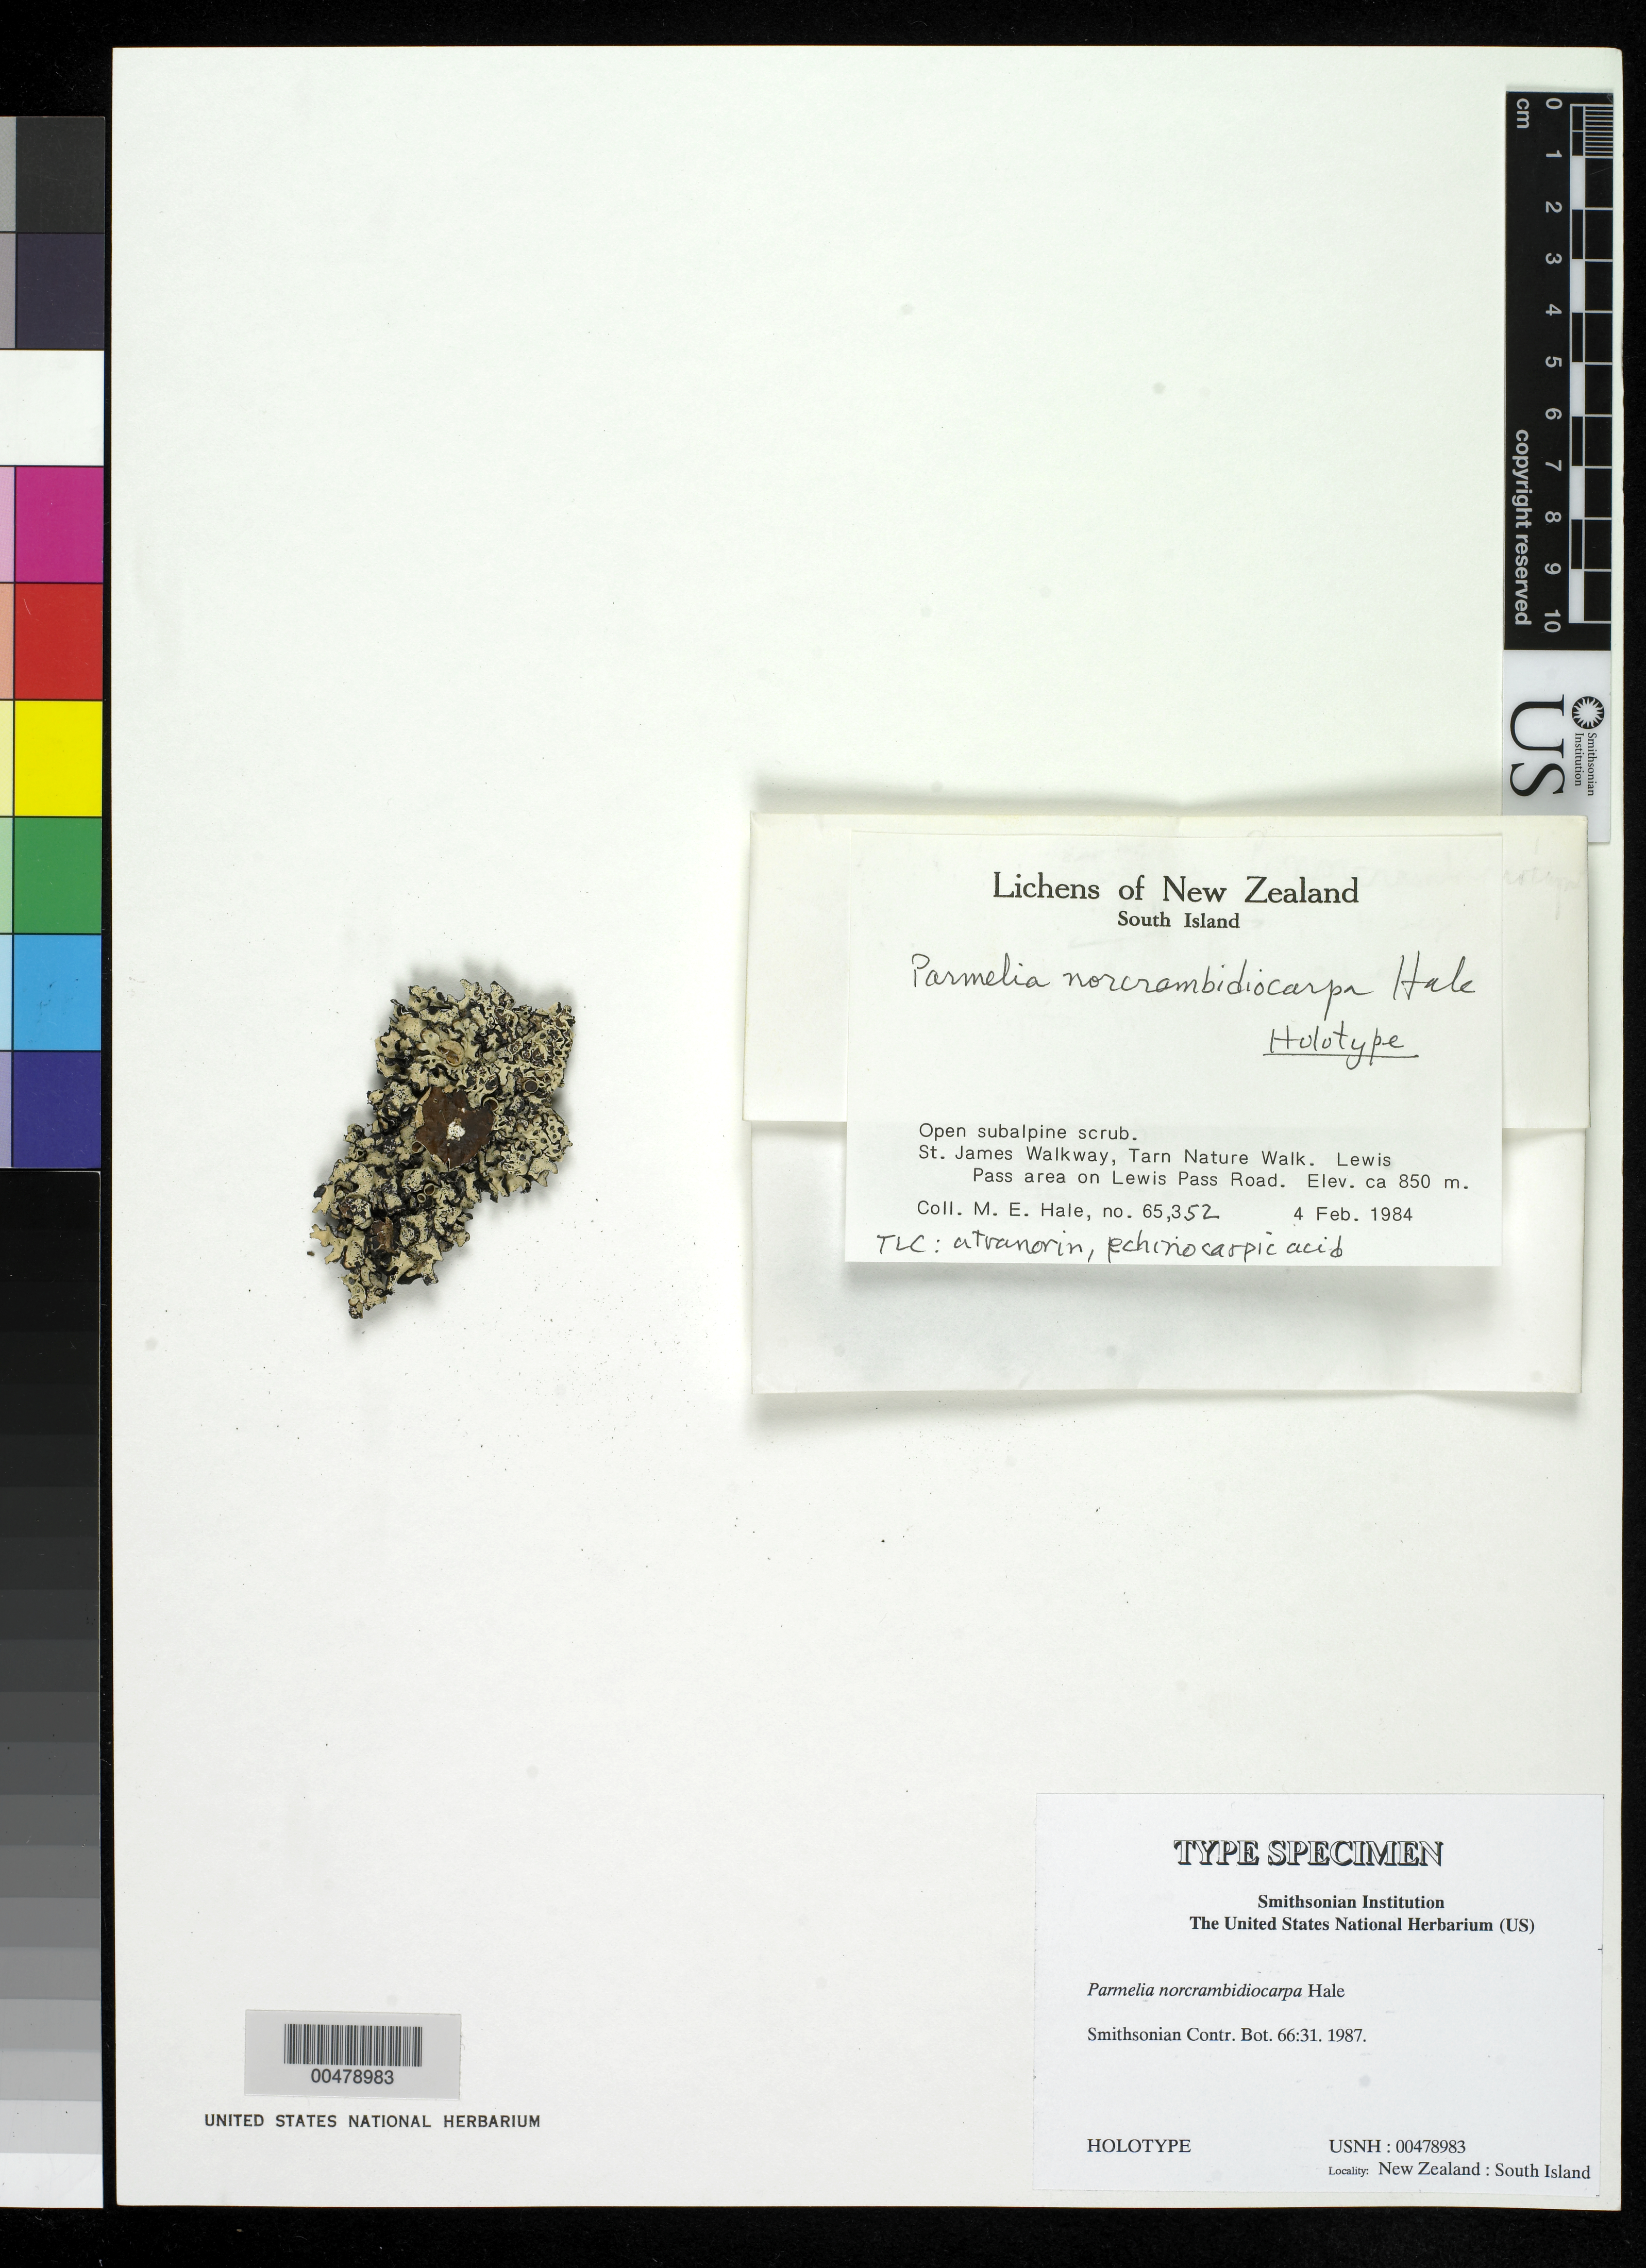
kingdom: Fungi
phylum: Ascomycota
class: Lecanoromycetes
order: Lecanorales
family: Parmeliaceae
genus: Parmelia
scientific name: Parmelia norcrambidiocarpa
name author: Hale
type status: Holotype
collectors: M. Hale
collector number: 65352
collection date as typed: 04 Feb 1984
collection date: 1984-02-04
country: New Zealand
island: South Island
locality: St. James Walkway, Tarn Nature Walk, Lewis Pass area on Lewis Pass Road.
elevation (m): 850